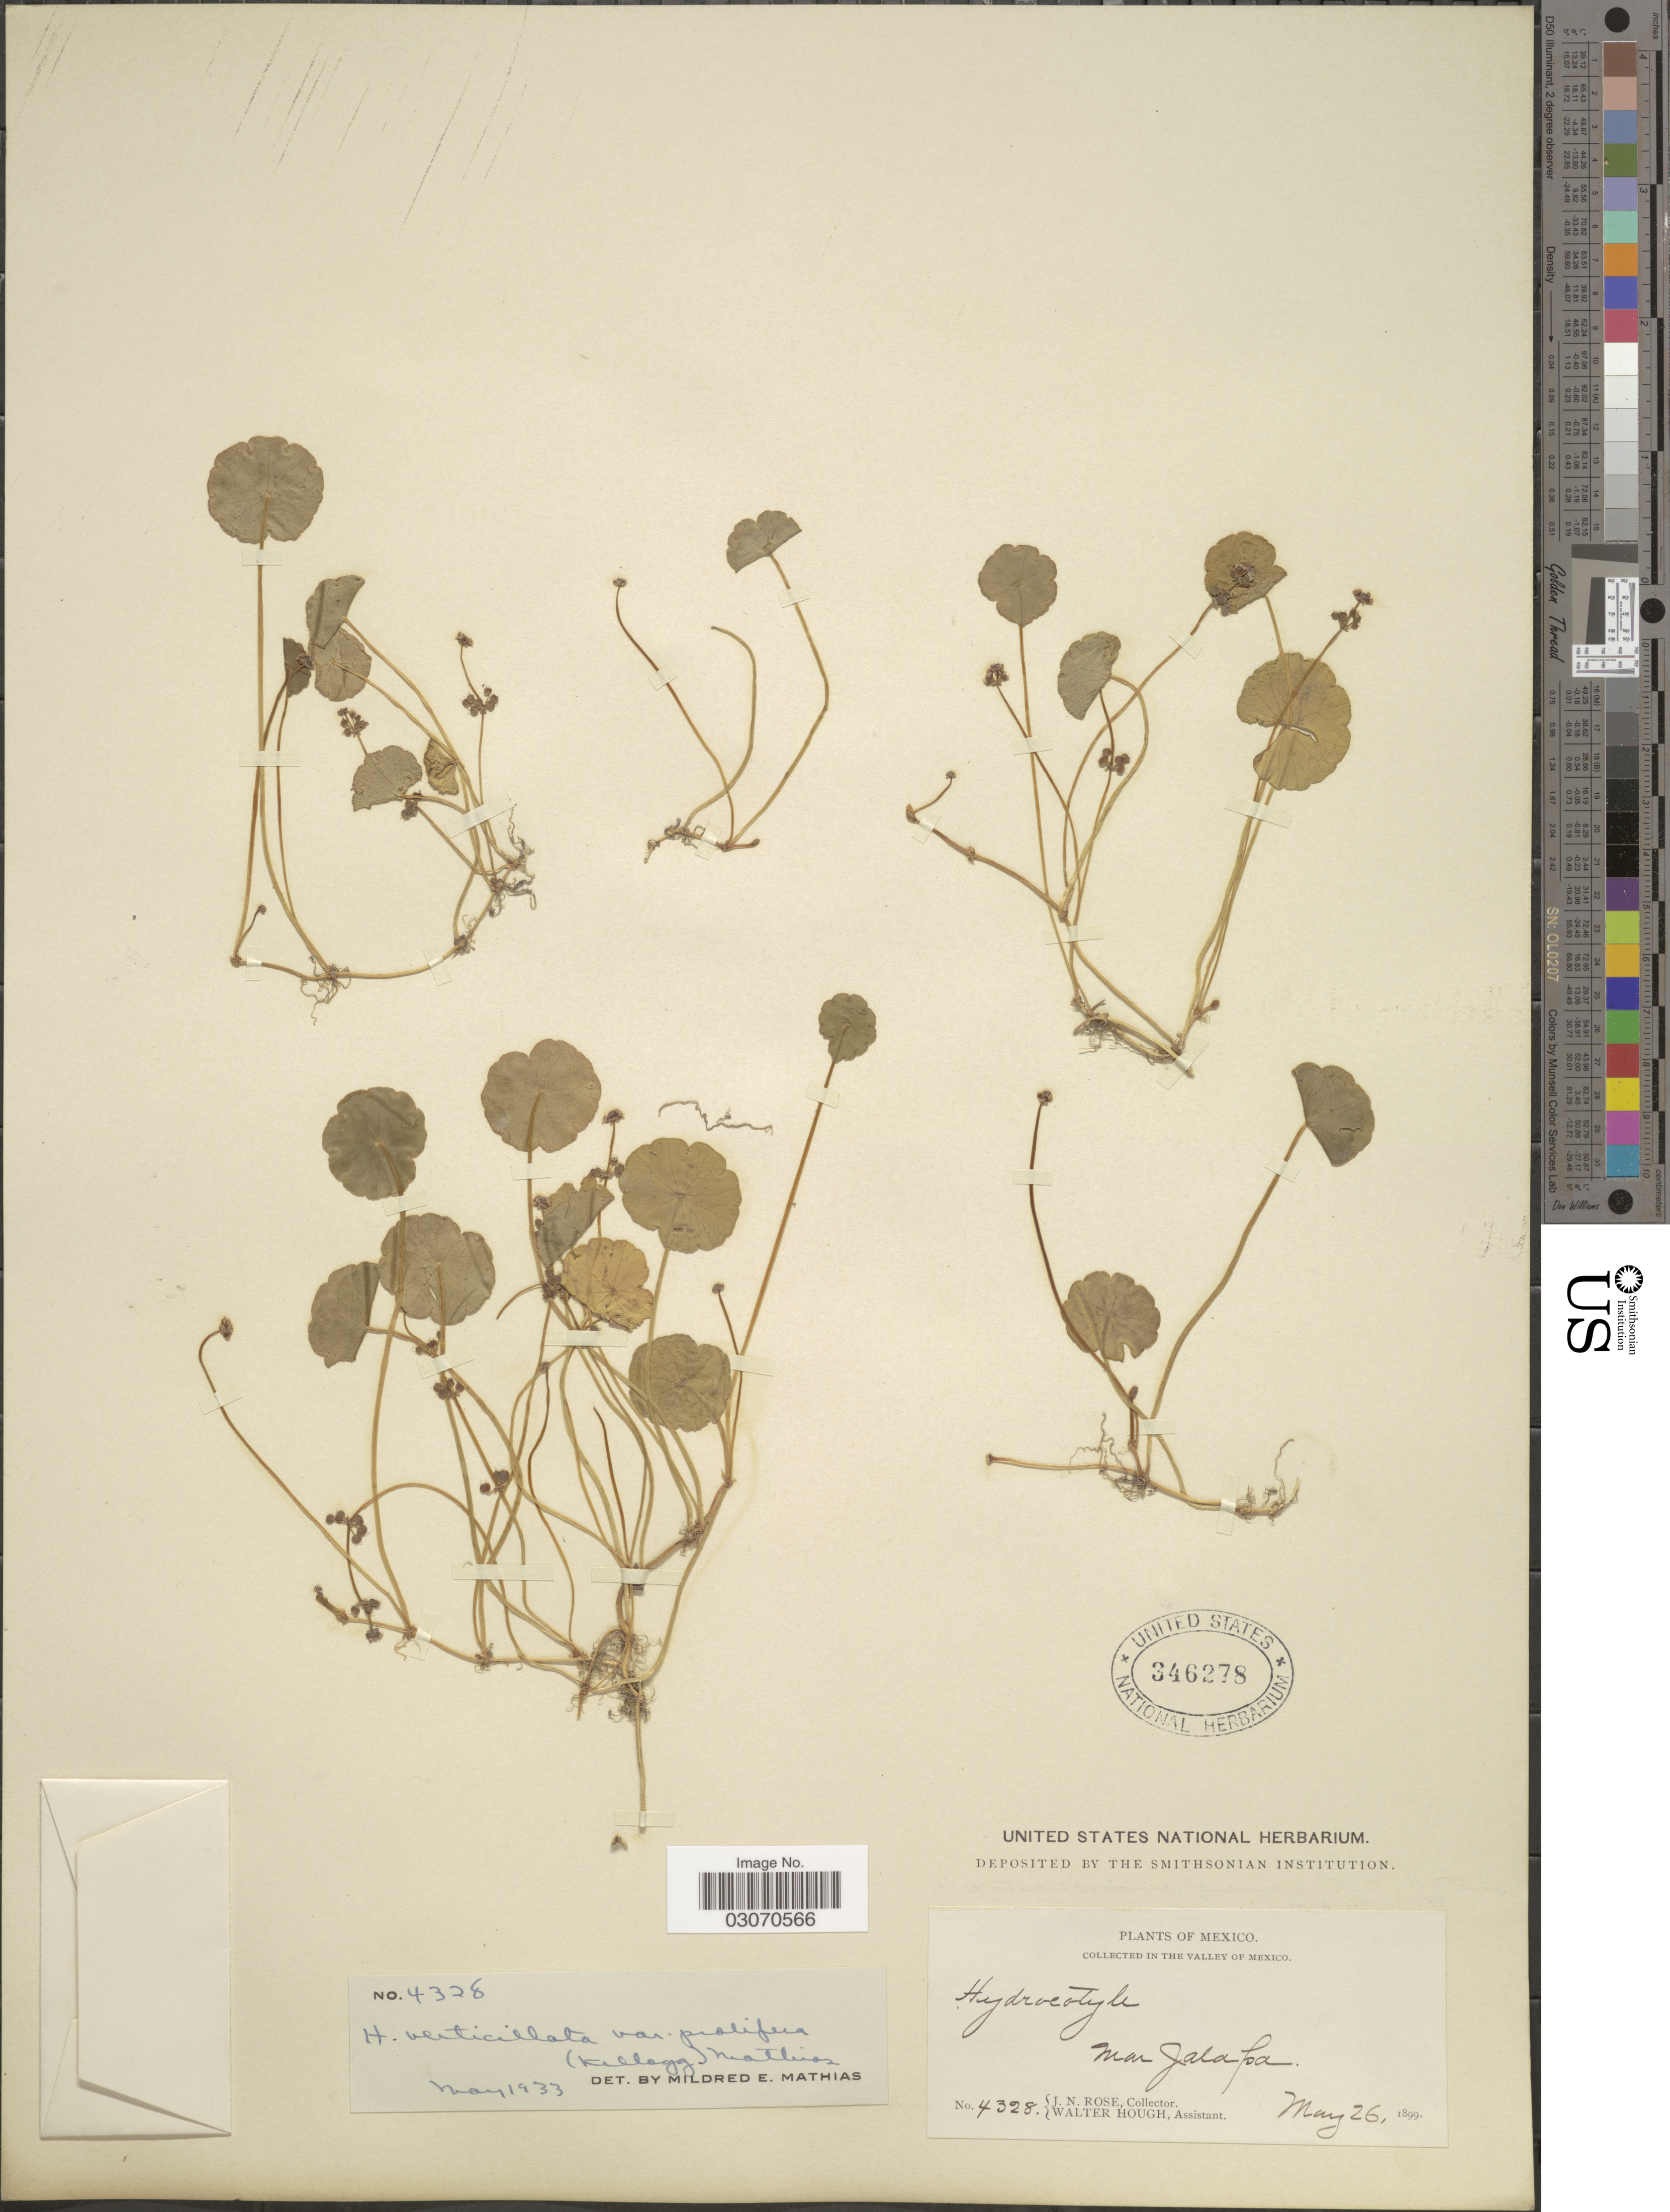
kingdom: Plantae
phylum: Tracheophyta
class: Magnoliopsida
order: Apiales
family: Araliaceae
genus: Hydrocotyle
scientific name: Hydrocotyle verticillata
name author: Thunb.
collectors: J. N. Rose & W. Hough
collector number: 4328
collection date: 1899-05-26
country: Mexico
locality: In the valley of Mexico, near Jalapa.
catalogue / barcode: US 346278